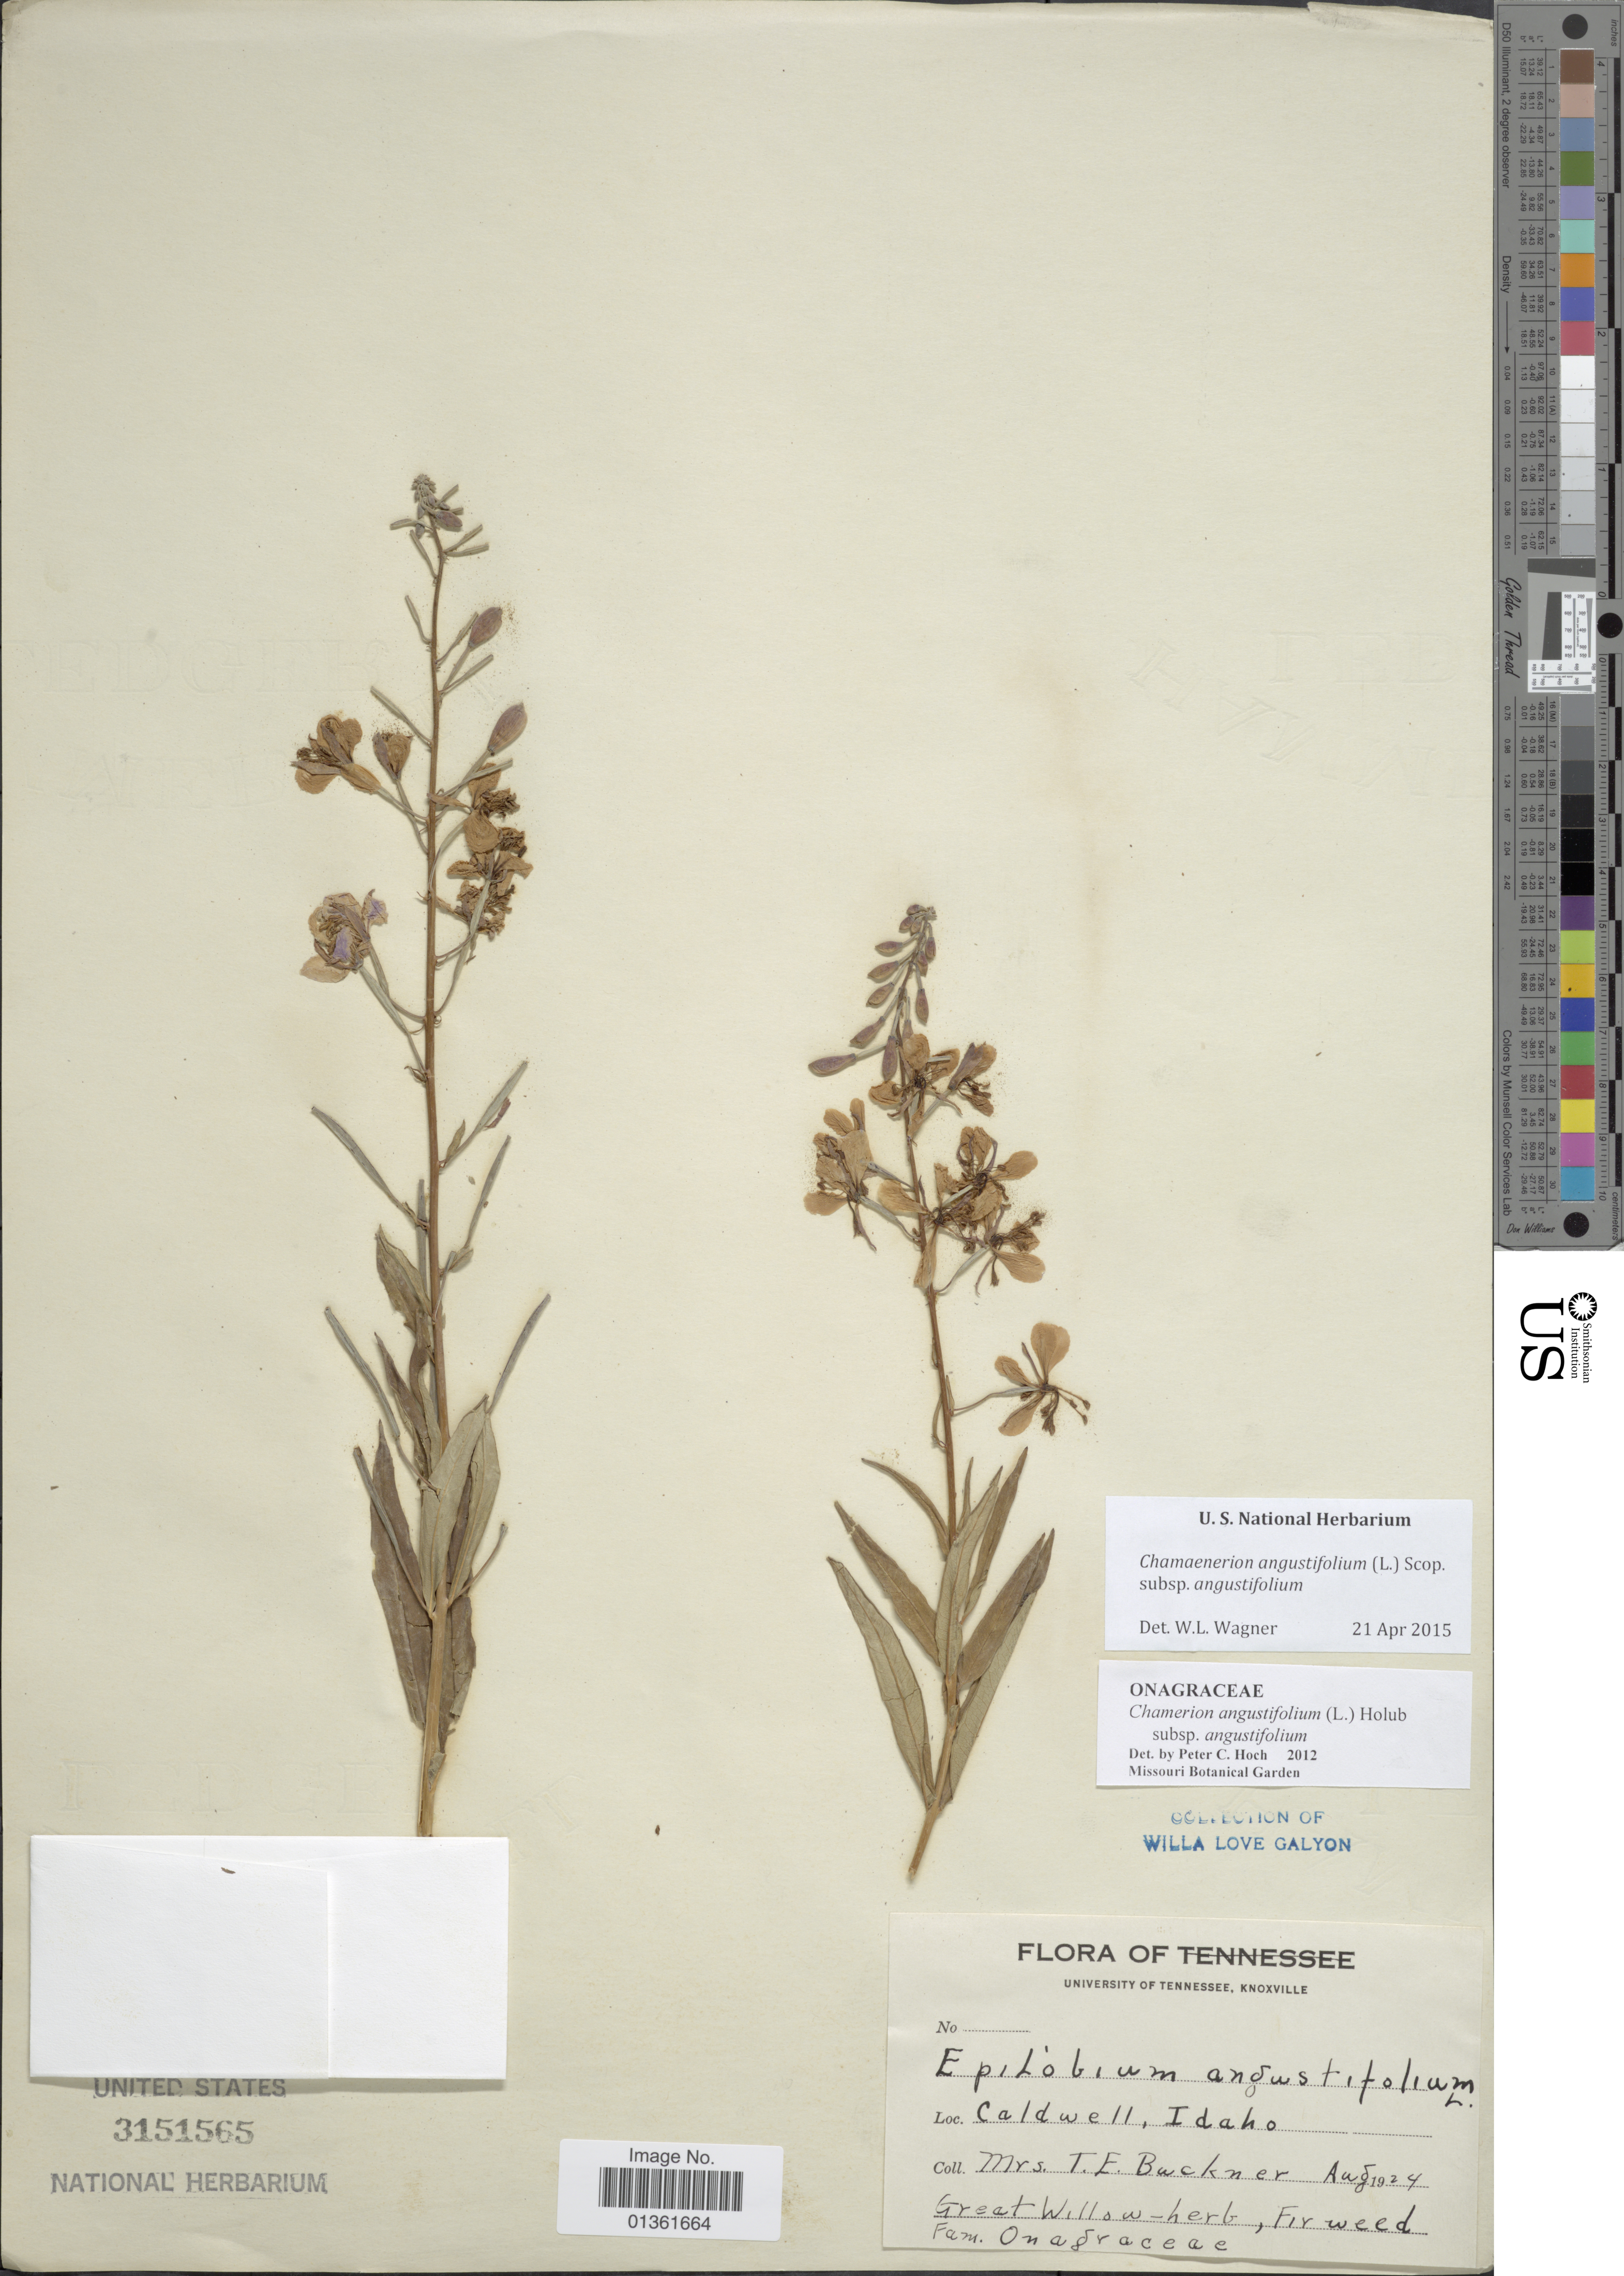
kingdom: Plantae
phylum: Tracheophyta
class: Magnoliopsida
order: Myrtales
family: Onagraceae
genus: Chamaenerion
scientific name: Chamaenerion angustifolium subsp. angustifolium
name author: (L.) Scop.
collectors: T. Buckner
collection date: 1924-08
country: United States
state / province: Idaho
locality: Caldwell.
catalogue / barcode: US 3151565